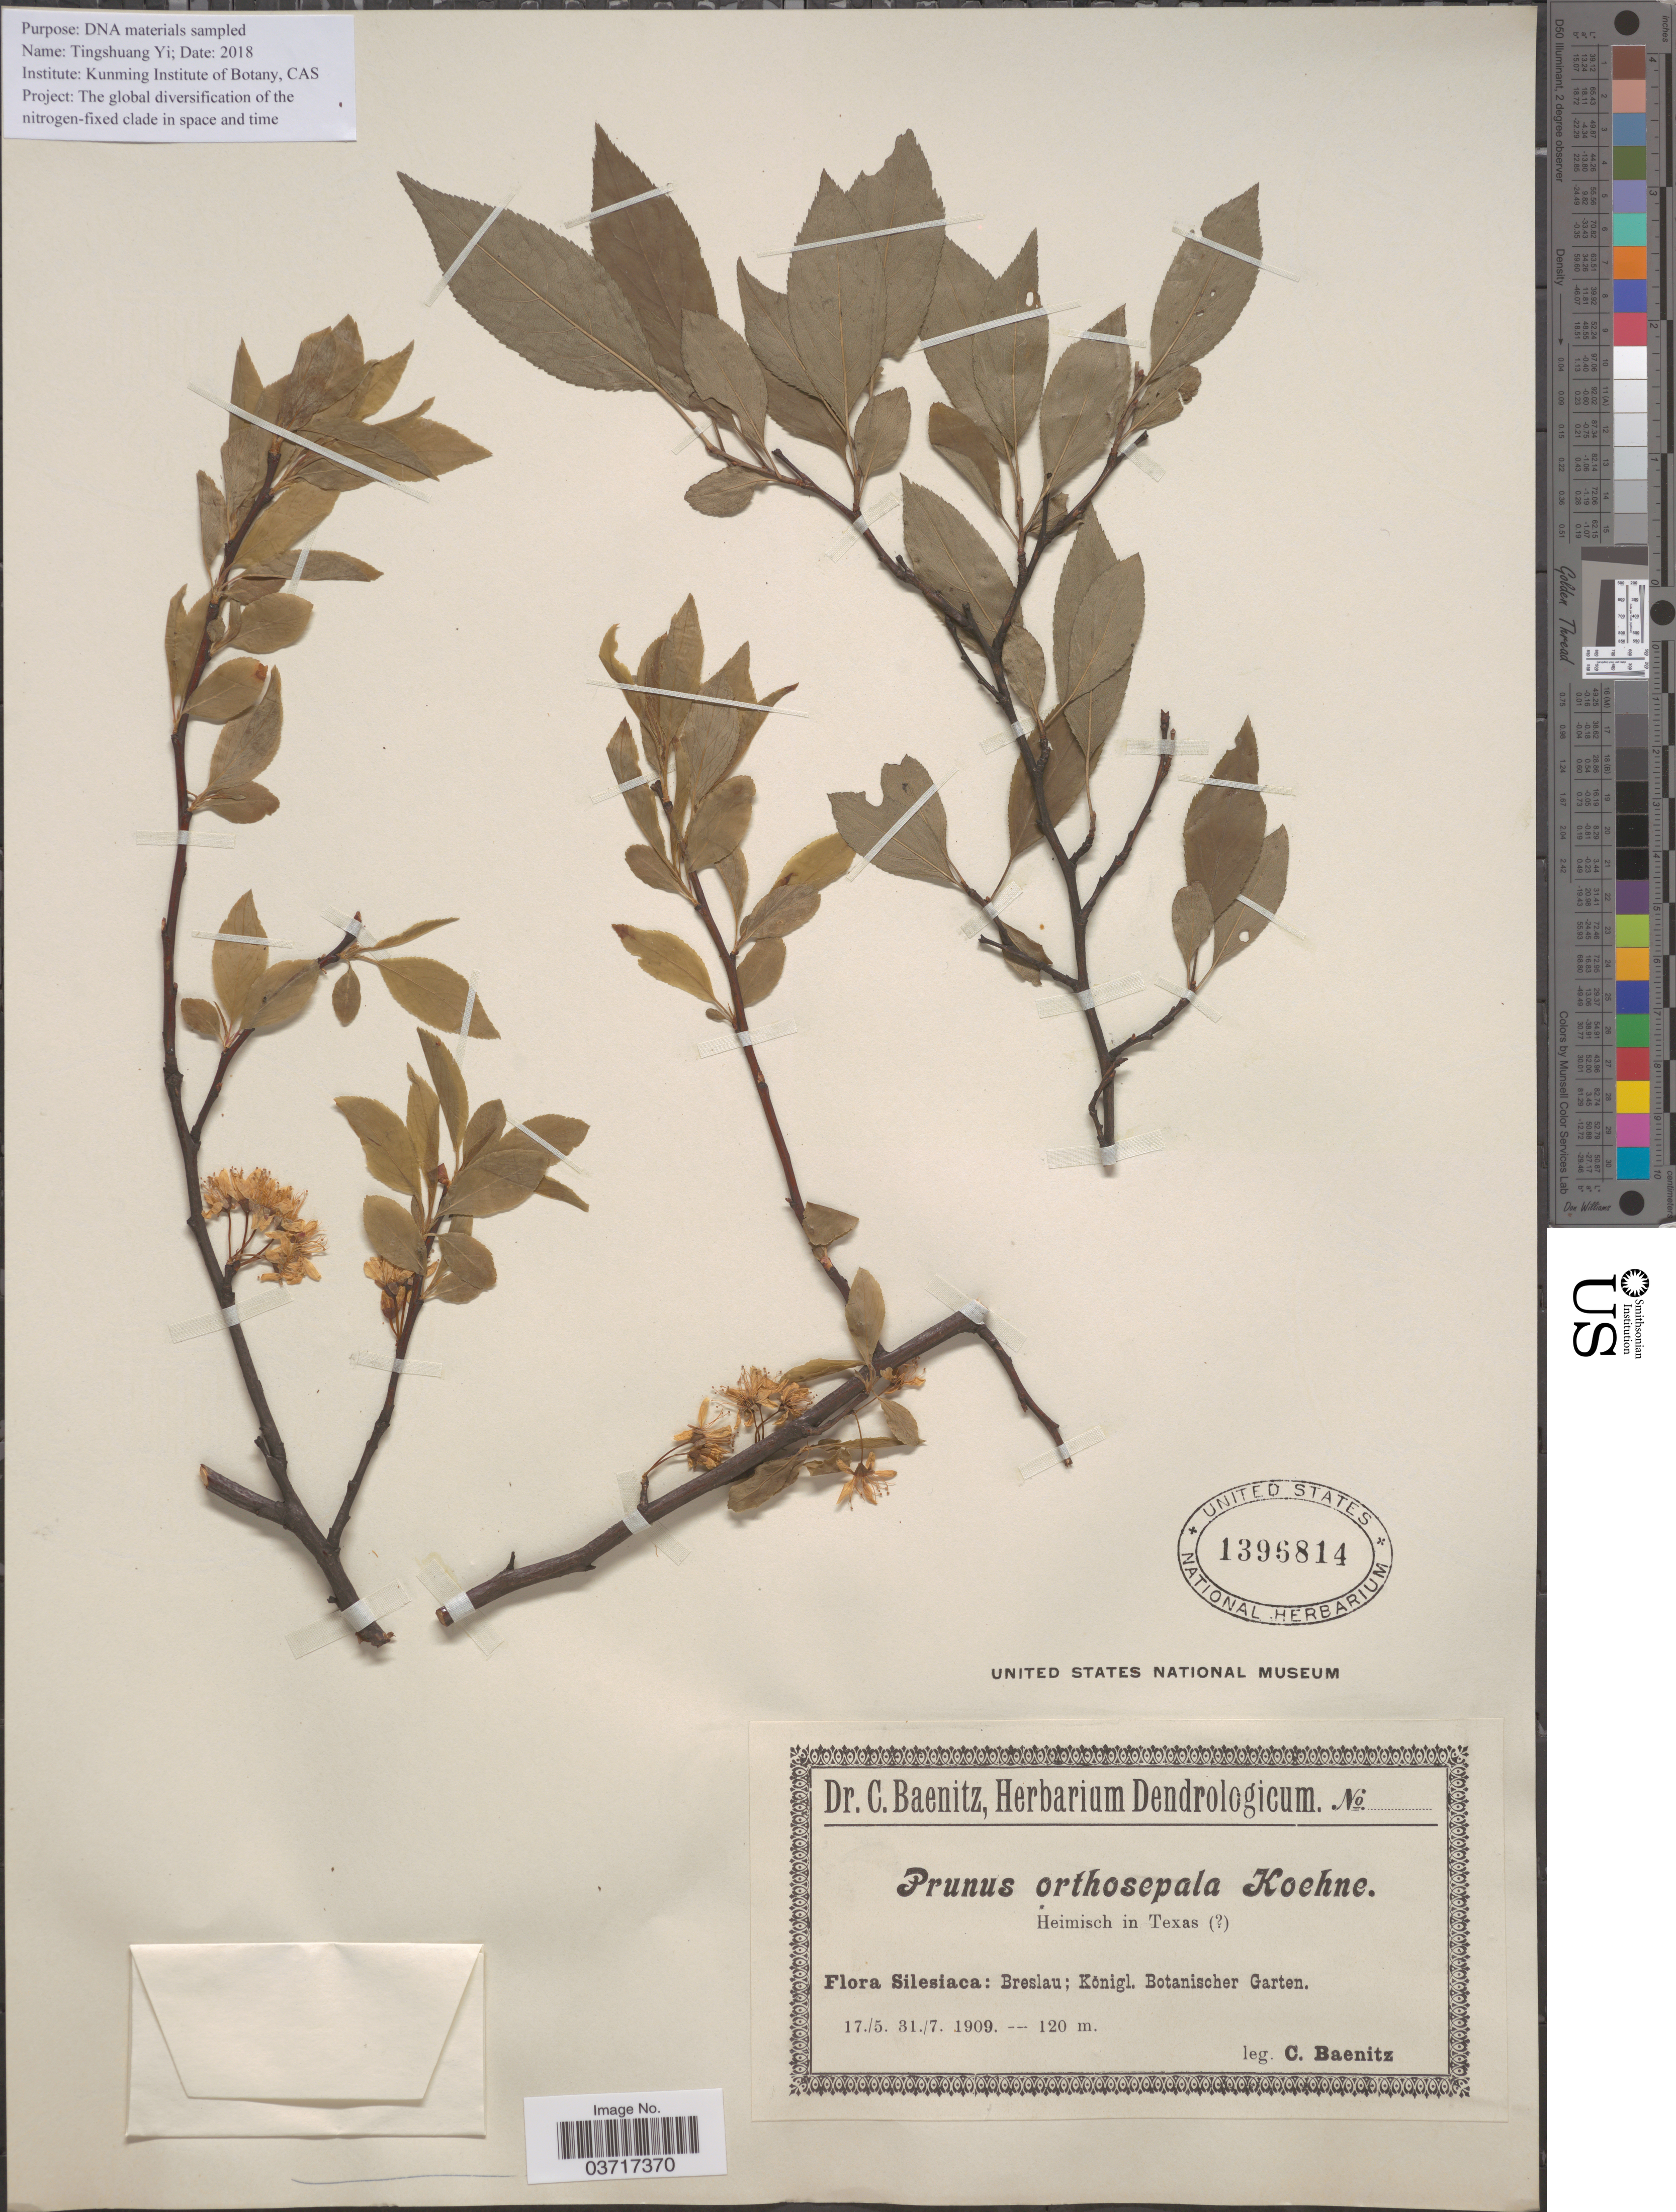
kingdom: Plantae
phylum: Tracheophyta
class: Magnoliopsida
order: Rosales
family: Rosaceae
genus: Prunus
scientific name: Prunus orthosepala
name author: Koehne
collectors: C. G. Baenitz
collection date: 1909-05-17/1909-07-31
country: Poland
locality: Silesiaca: Breslau; Kônigl. Botanischer Garten.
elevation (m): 120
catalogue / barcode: US 1396814